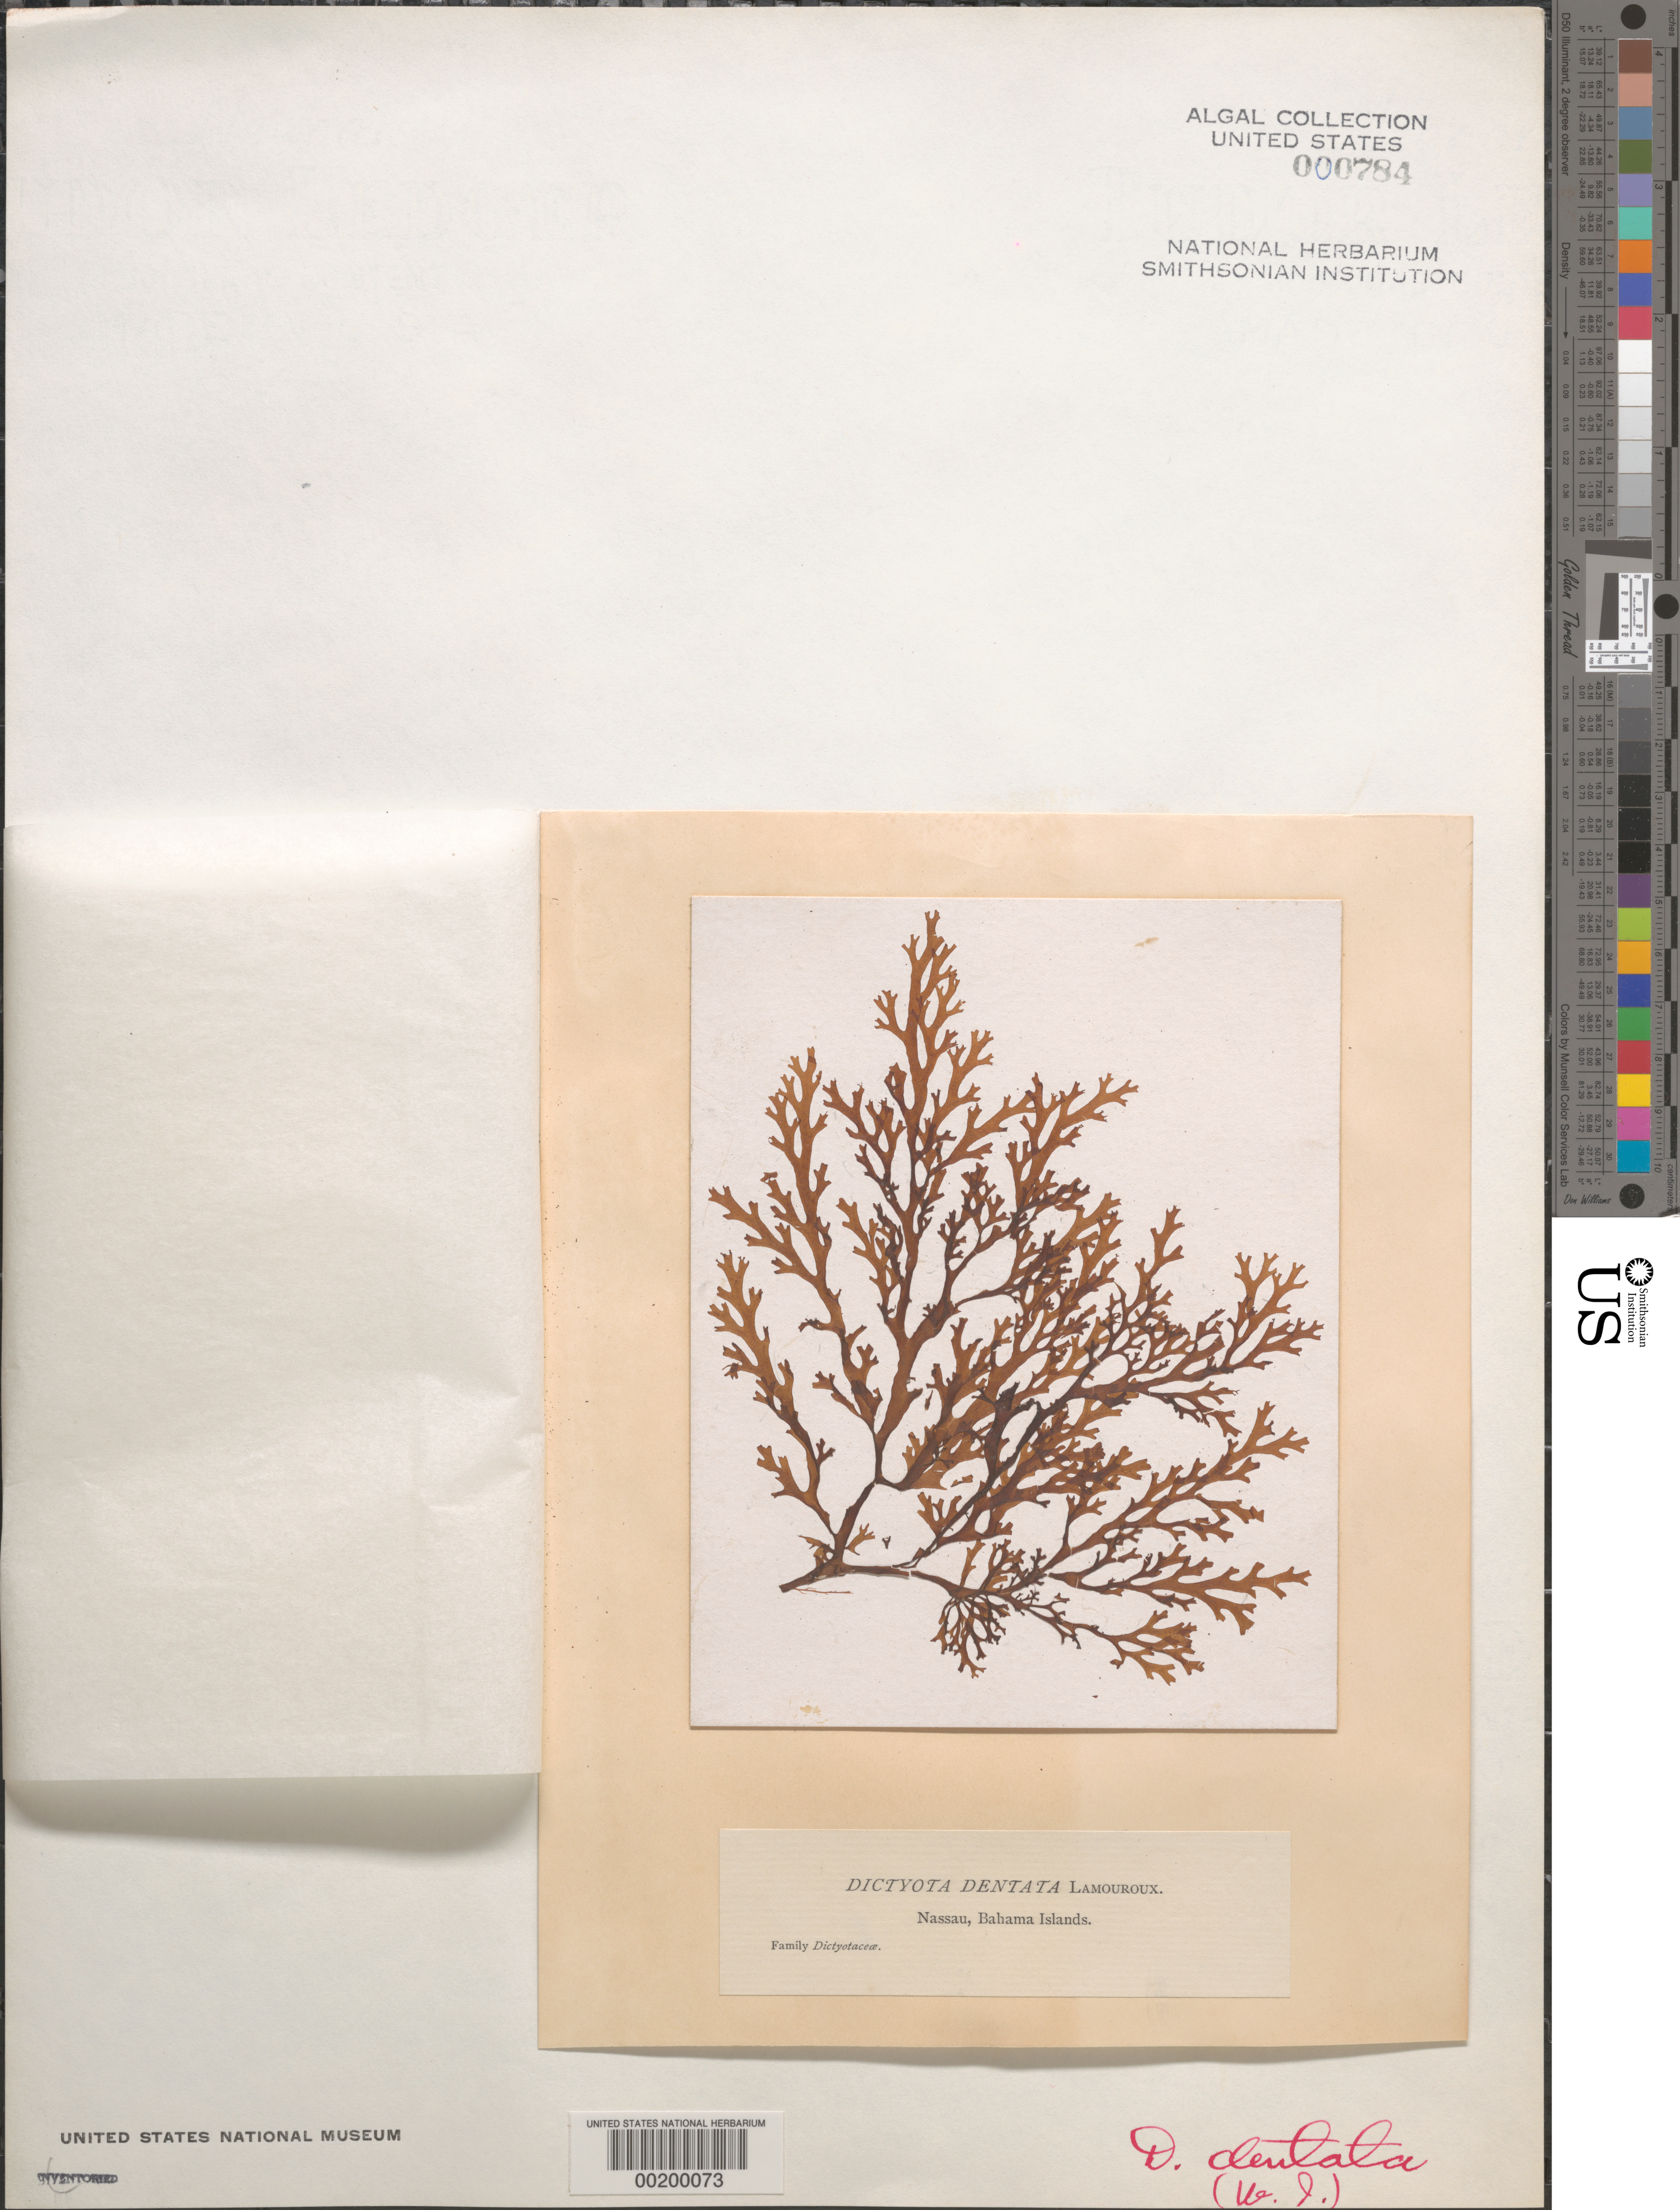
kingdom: Chromista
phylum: Ochrophyta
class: Phaeophyceae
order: Dictyotales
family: Dictyotaceae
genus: Dictyota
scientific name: Dictyota mertensii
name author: (C. Mart.) Kütz.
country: Bahamas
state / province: New Providence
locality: Nassau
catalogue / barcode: US 784